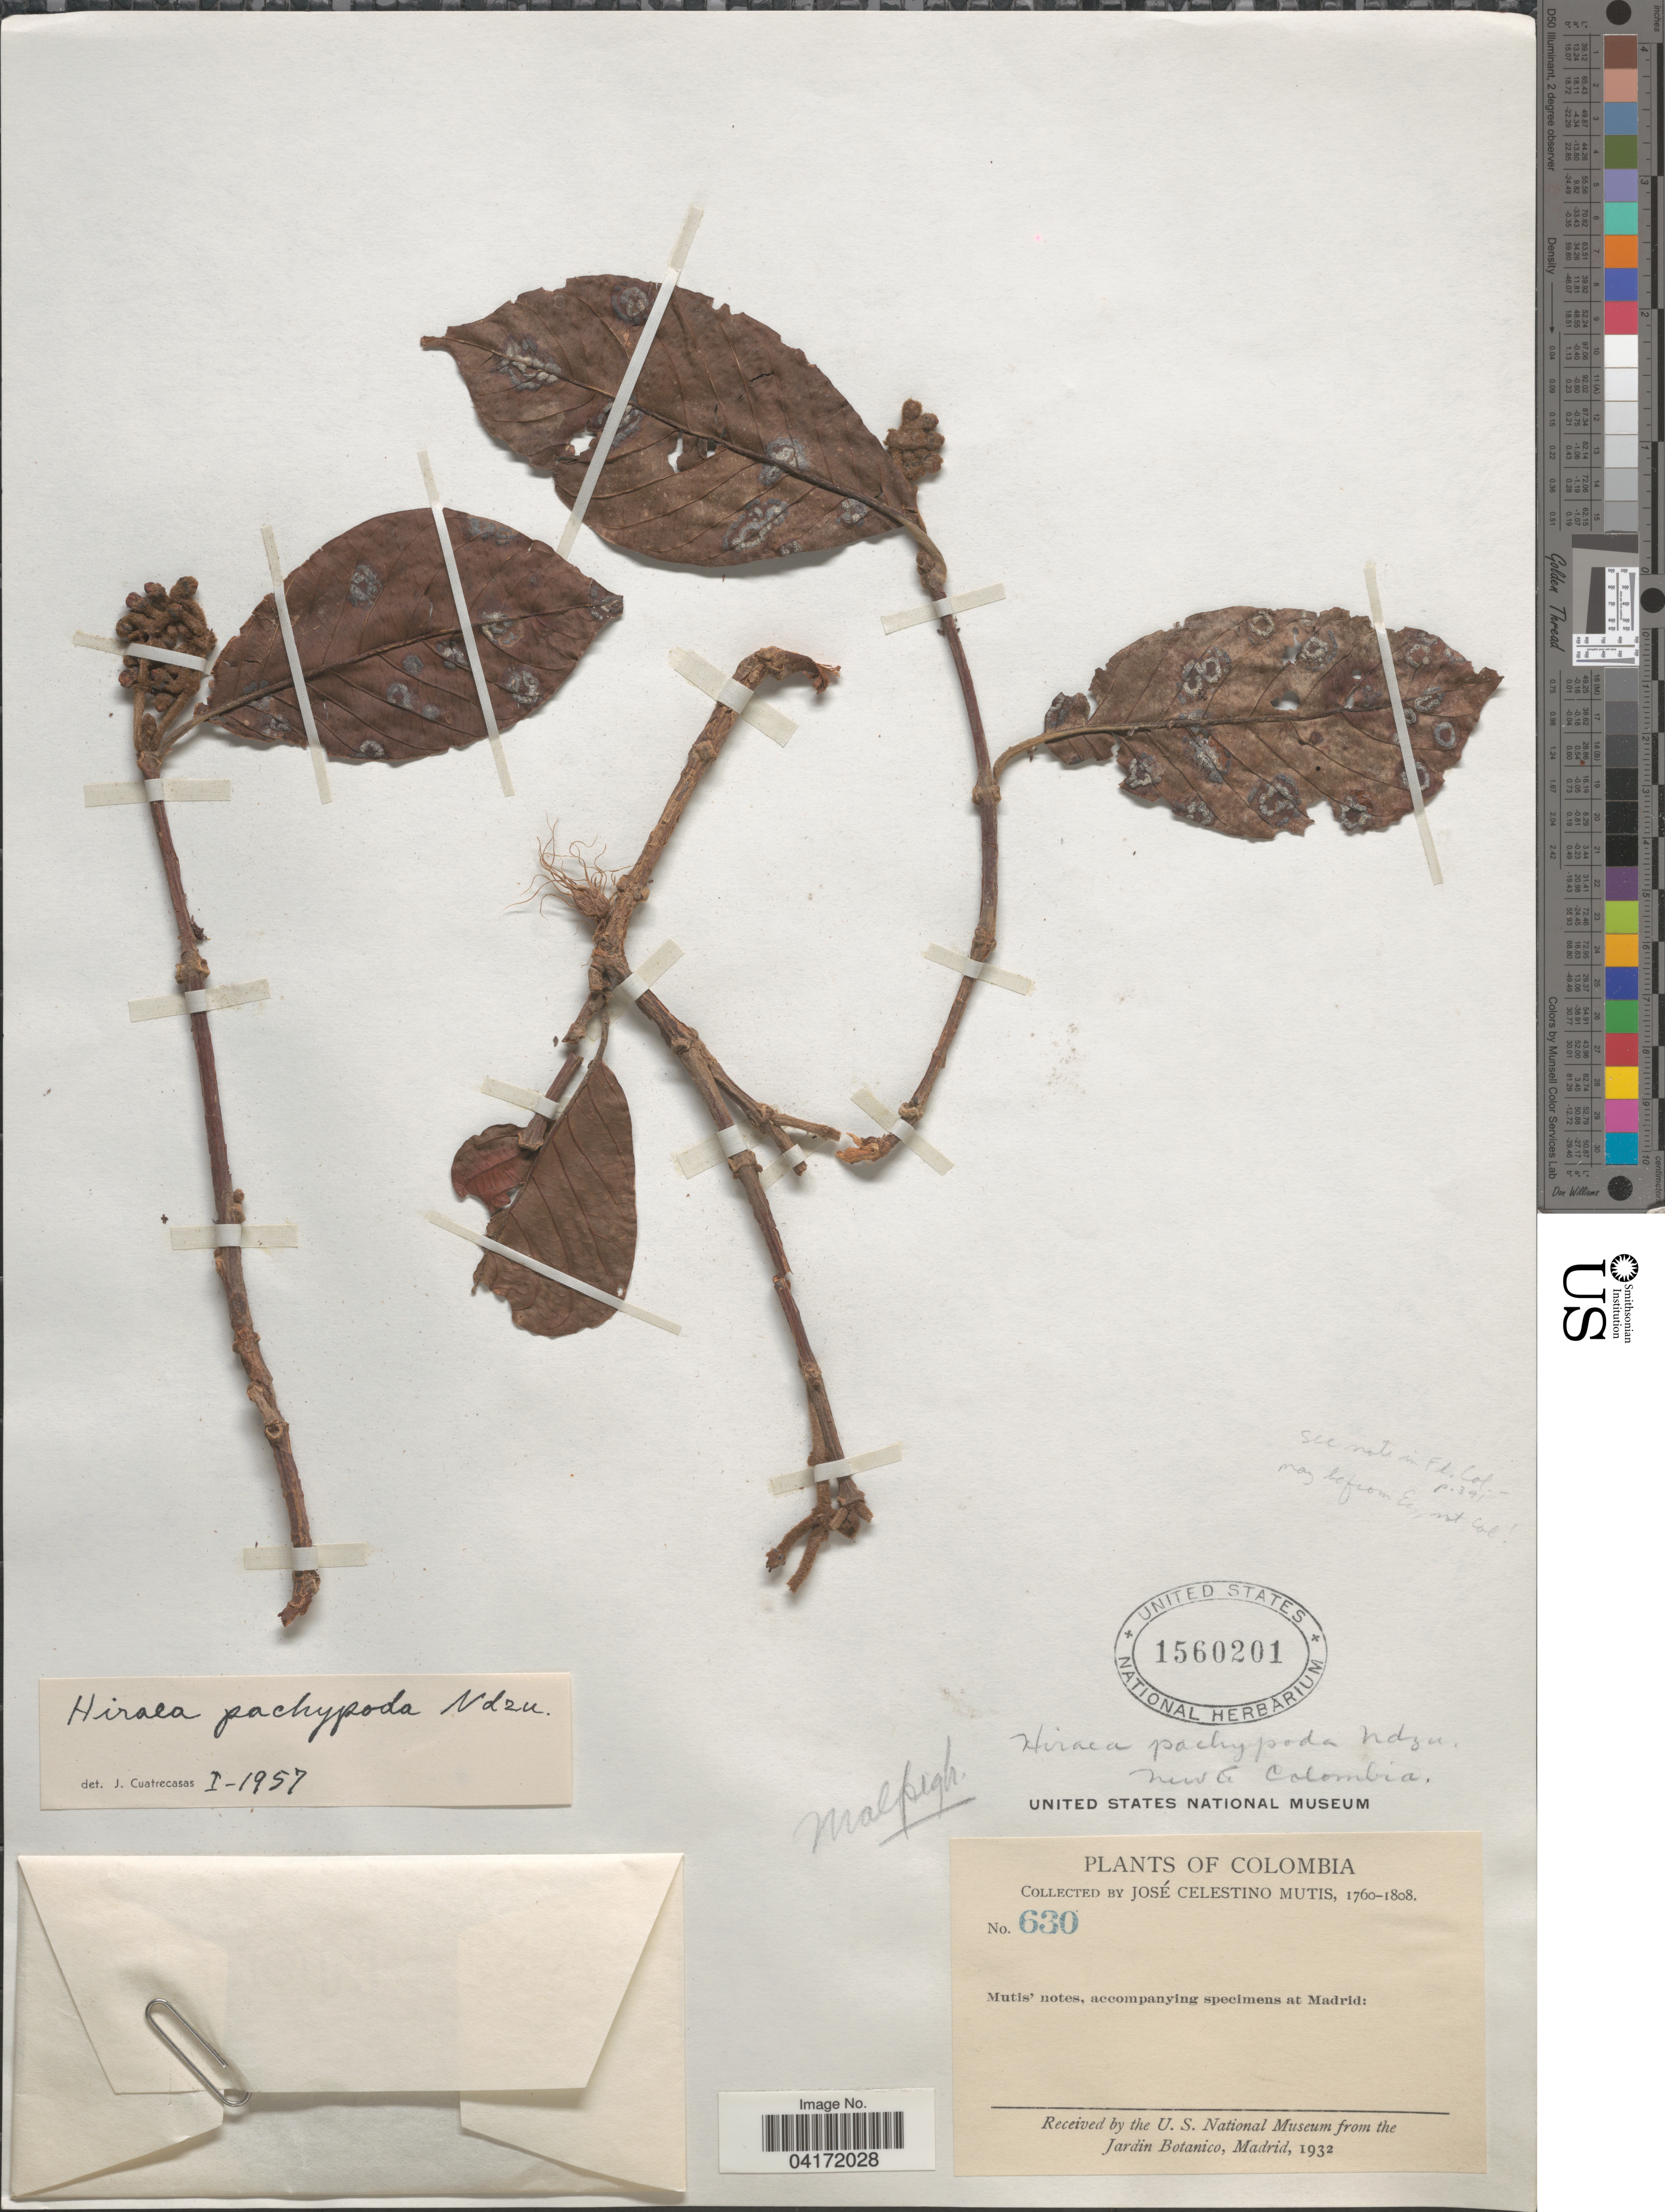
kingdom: Plantae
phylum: Tracheophyta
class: Magnoliopsida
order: Malpighiales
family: Malpighiaceae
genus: Hiraea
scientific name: Hiraea pachypoda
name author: Nied.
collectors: J. C. B. Mutis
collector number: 630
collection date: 1760/1808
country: Colombia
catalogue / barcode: US 1560201